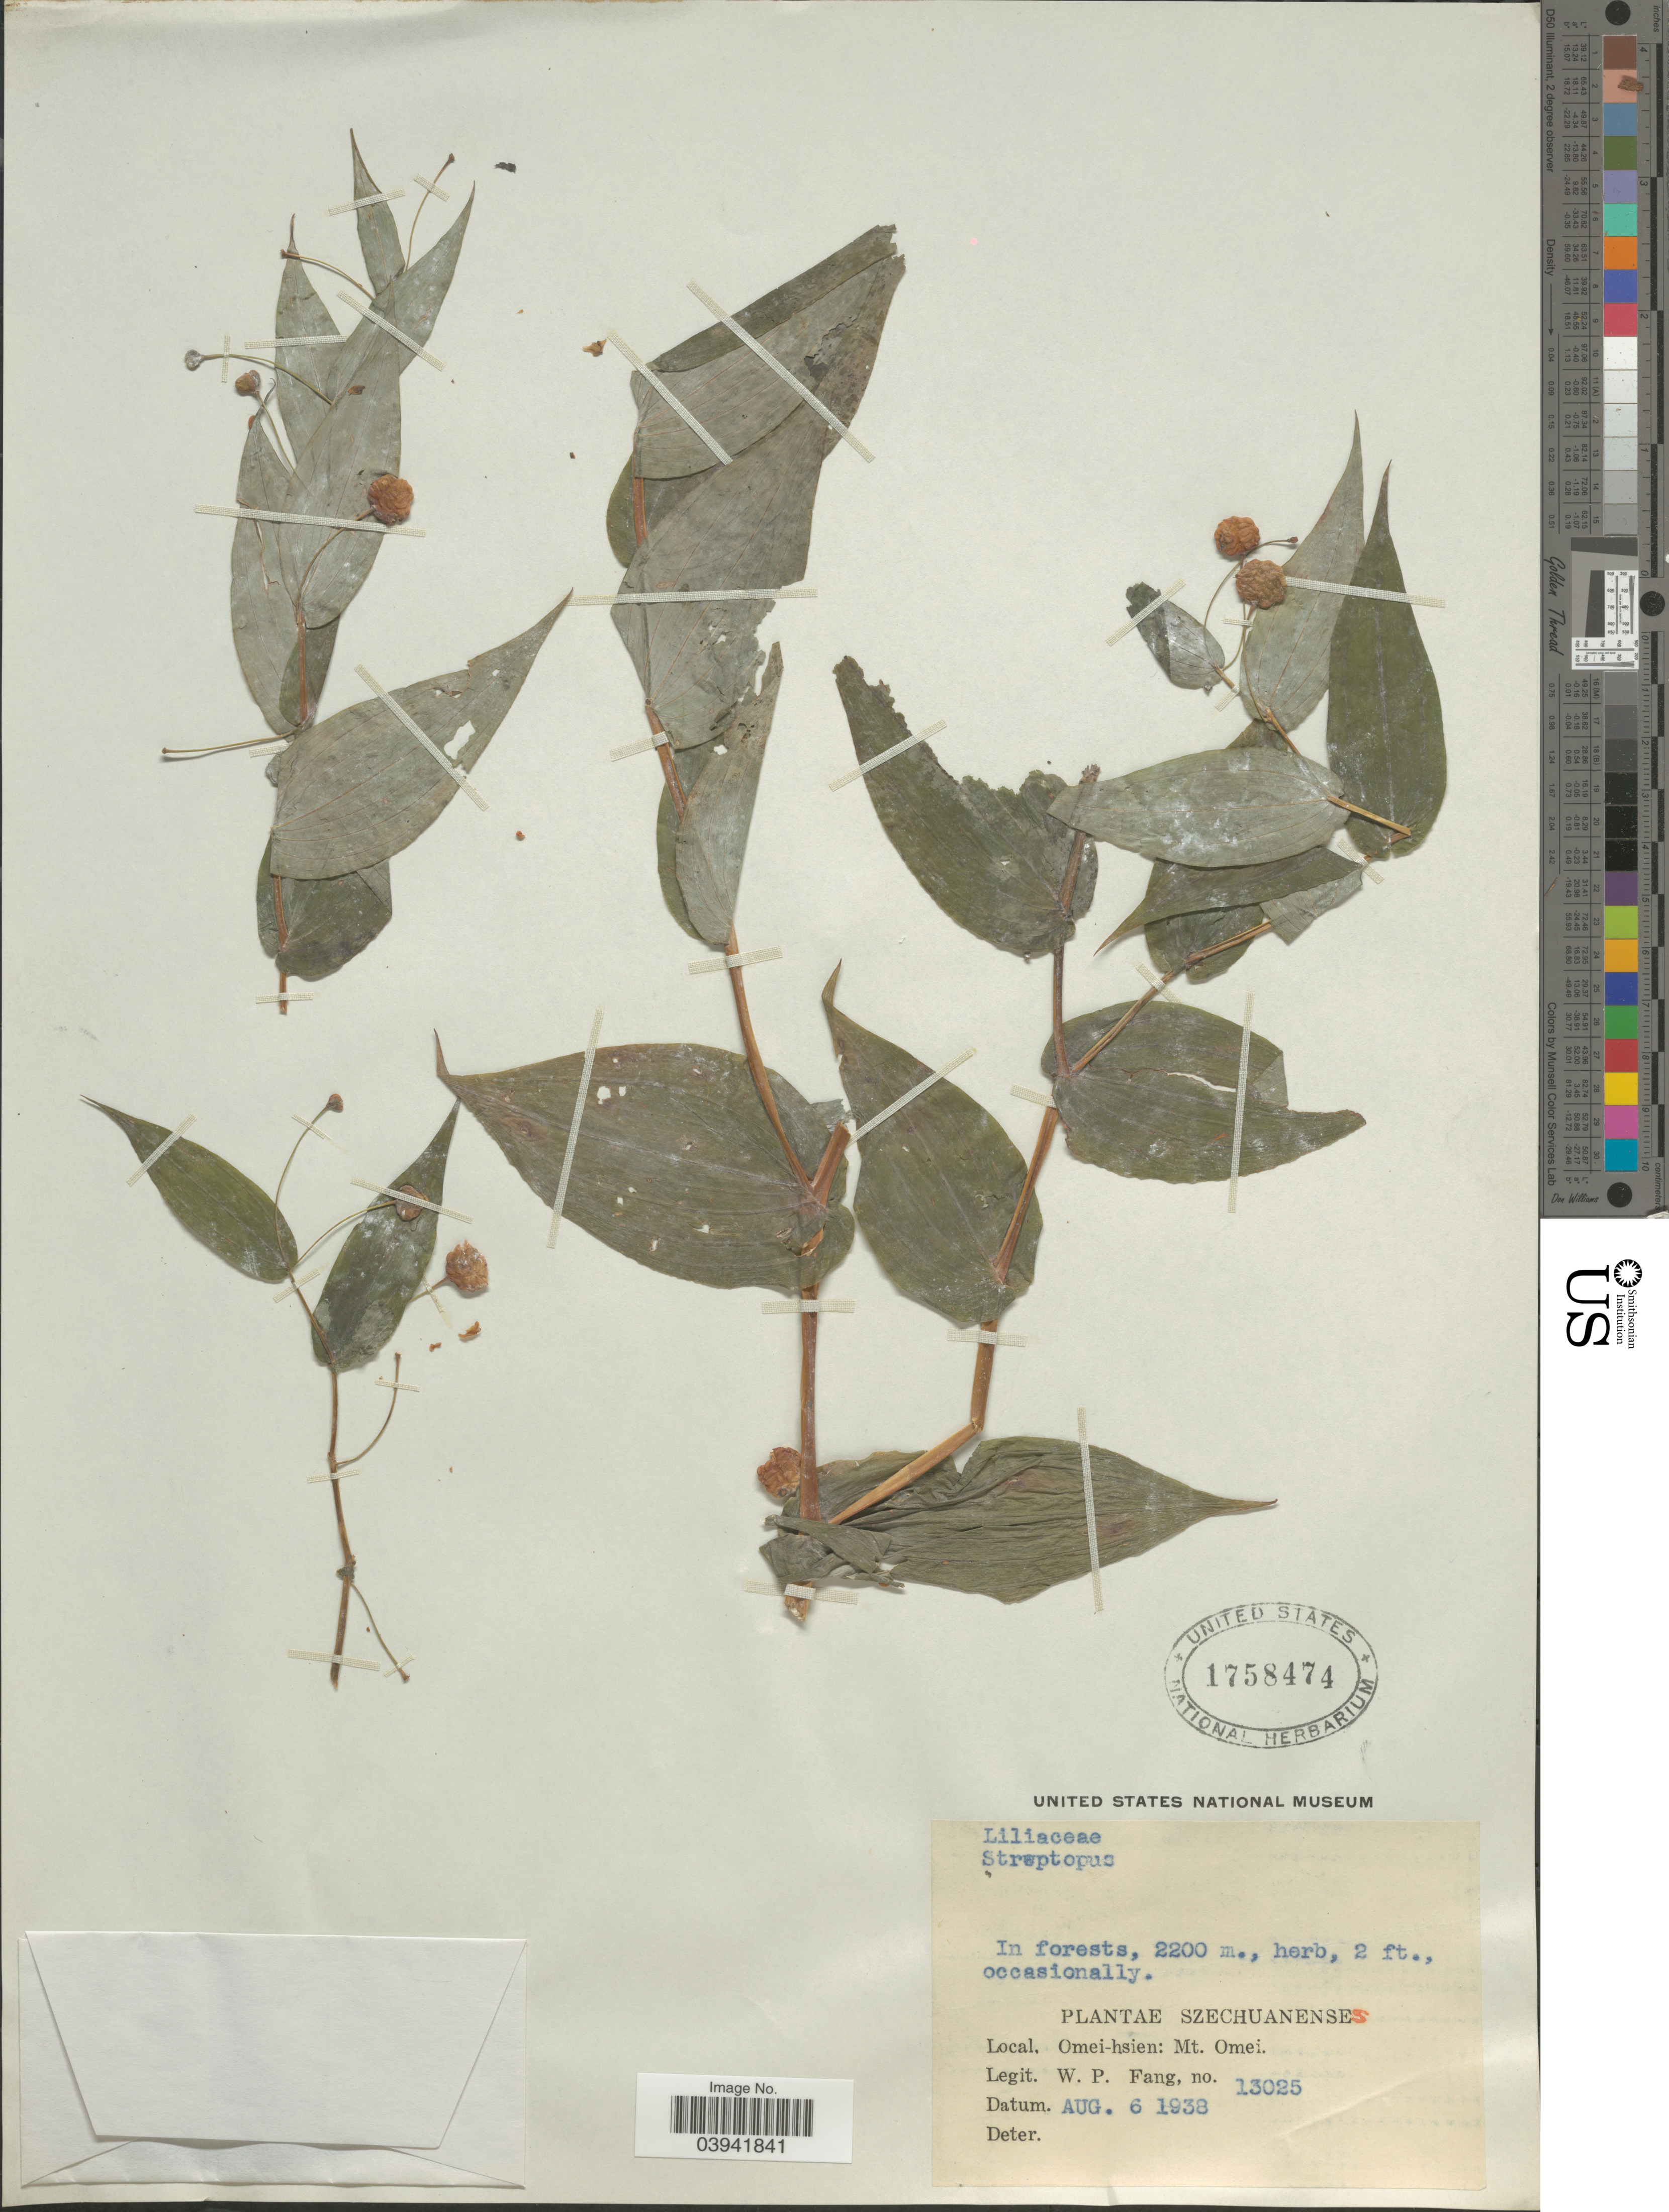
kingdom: Plantae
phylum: Tracheophyta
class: Liliopsida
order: Liliales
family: Liliaceae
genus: Streptopus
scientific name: Streptopus sp.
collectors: W. P. Fang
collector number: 13025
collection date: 1938-08-06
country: China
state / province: Sichuan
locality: Szechuan. Omei-hsien: Mt. Omei.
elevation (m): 2200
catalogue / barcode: US 1758474